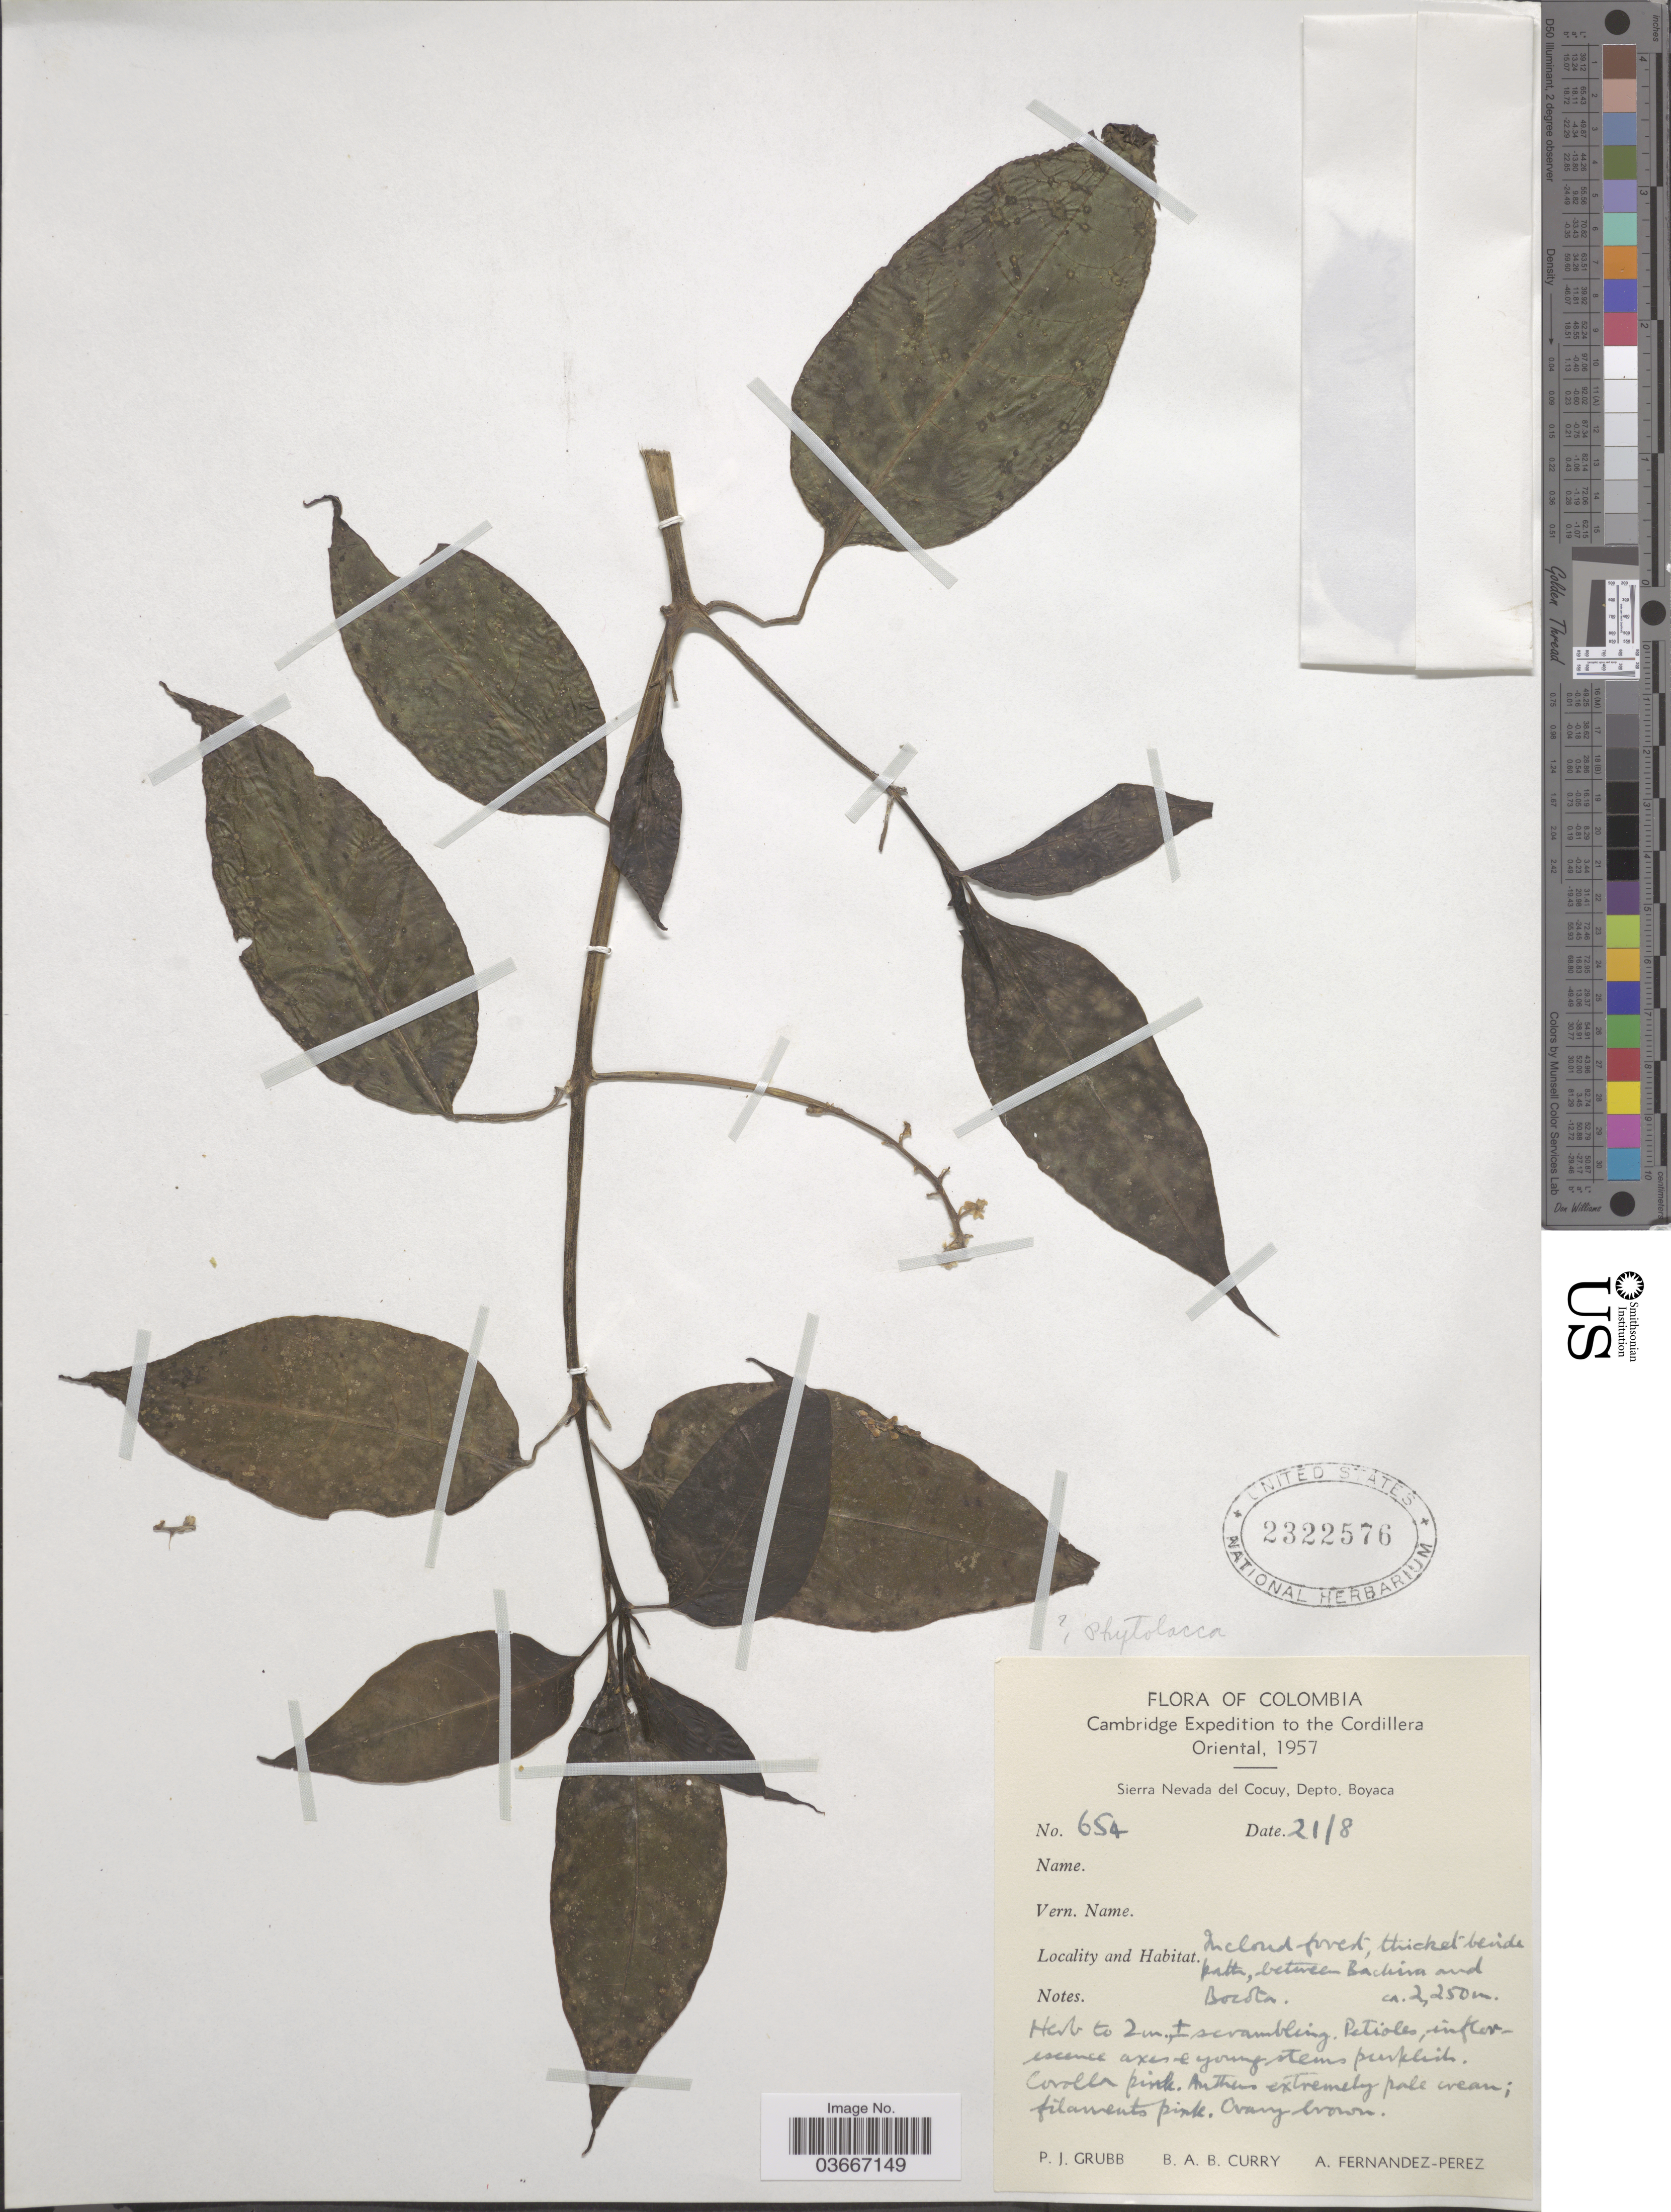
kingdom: Plantae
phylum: Tracheophyta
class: Magnoliopsida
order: Caryophyllales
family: Phytolaccaceae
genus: Phytolacca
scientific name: Phytolacca sp.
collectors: P. J. Grubb, B. Curry & A. Fernández-Pérez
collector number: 654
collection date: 1957-08-21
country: Colombia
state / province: Boyacá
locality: The Cordillera Oriental. Sierra Nevada del Cocuy, Depto. Boyaca. In cloud forest, thicket beside path, between Bachira and Bocota.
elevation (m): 2250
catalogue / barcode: US 2322576